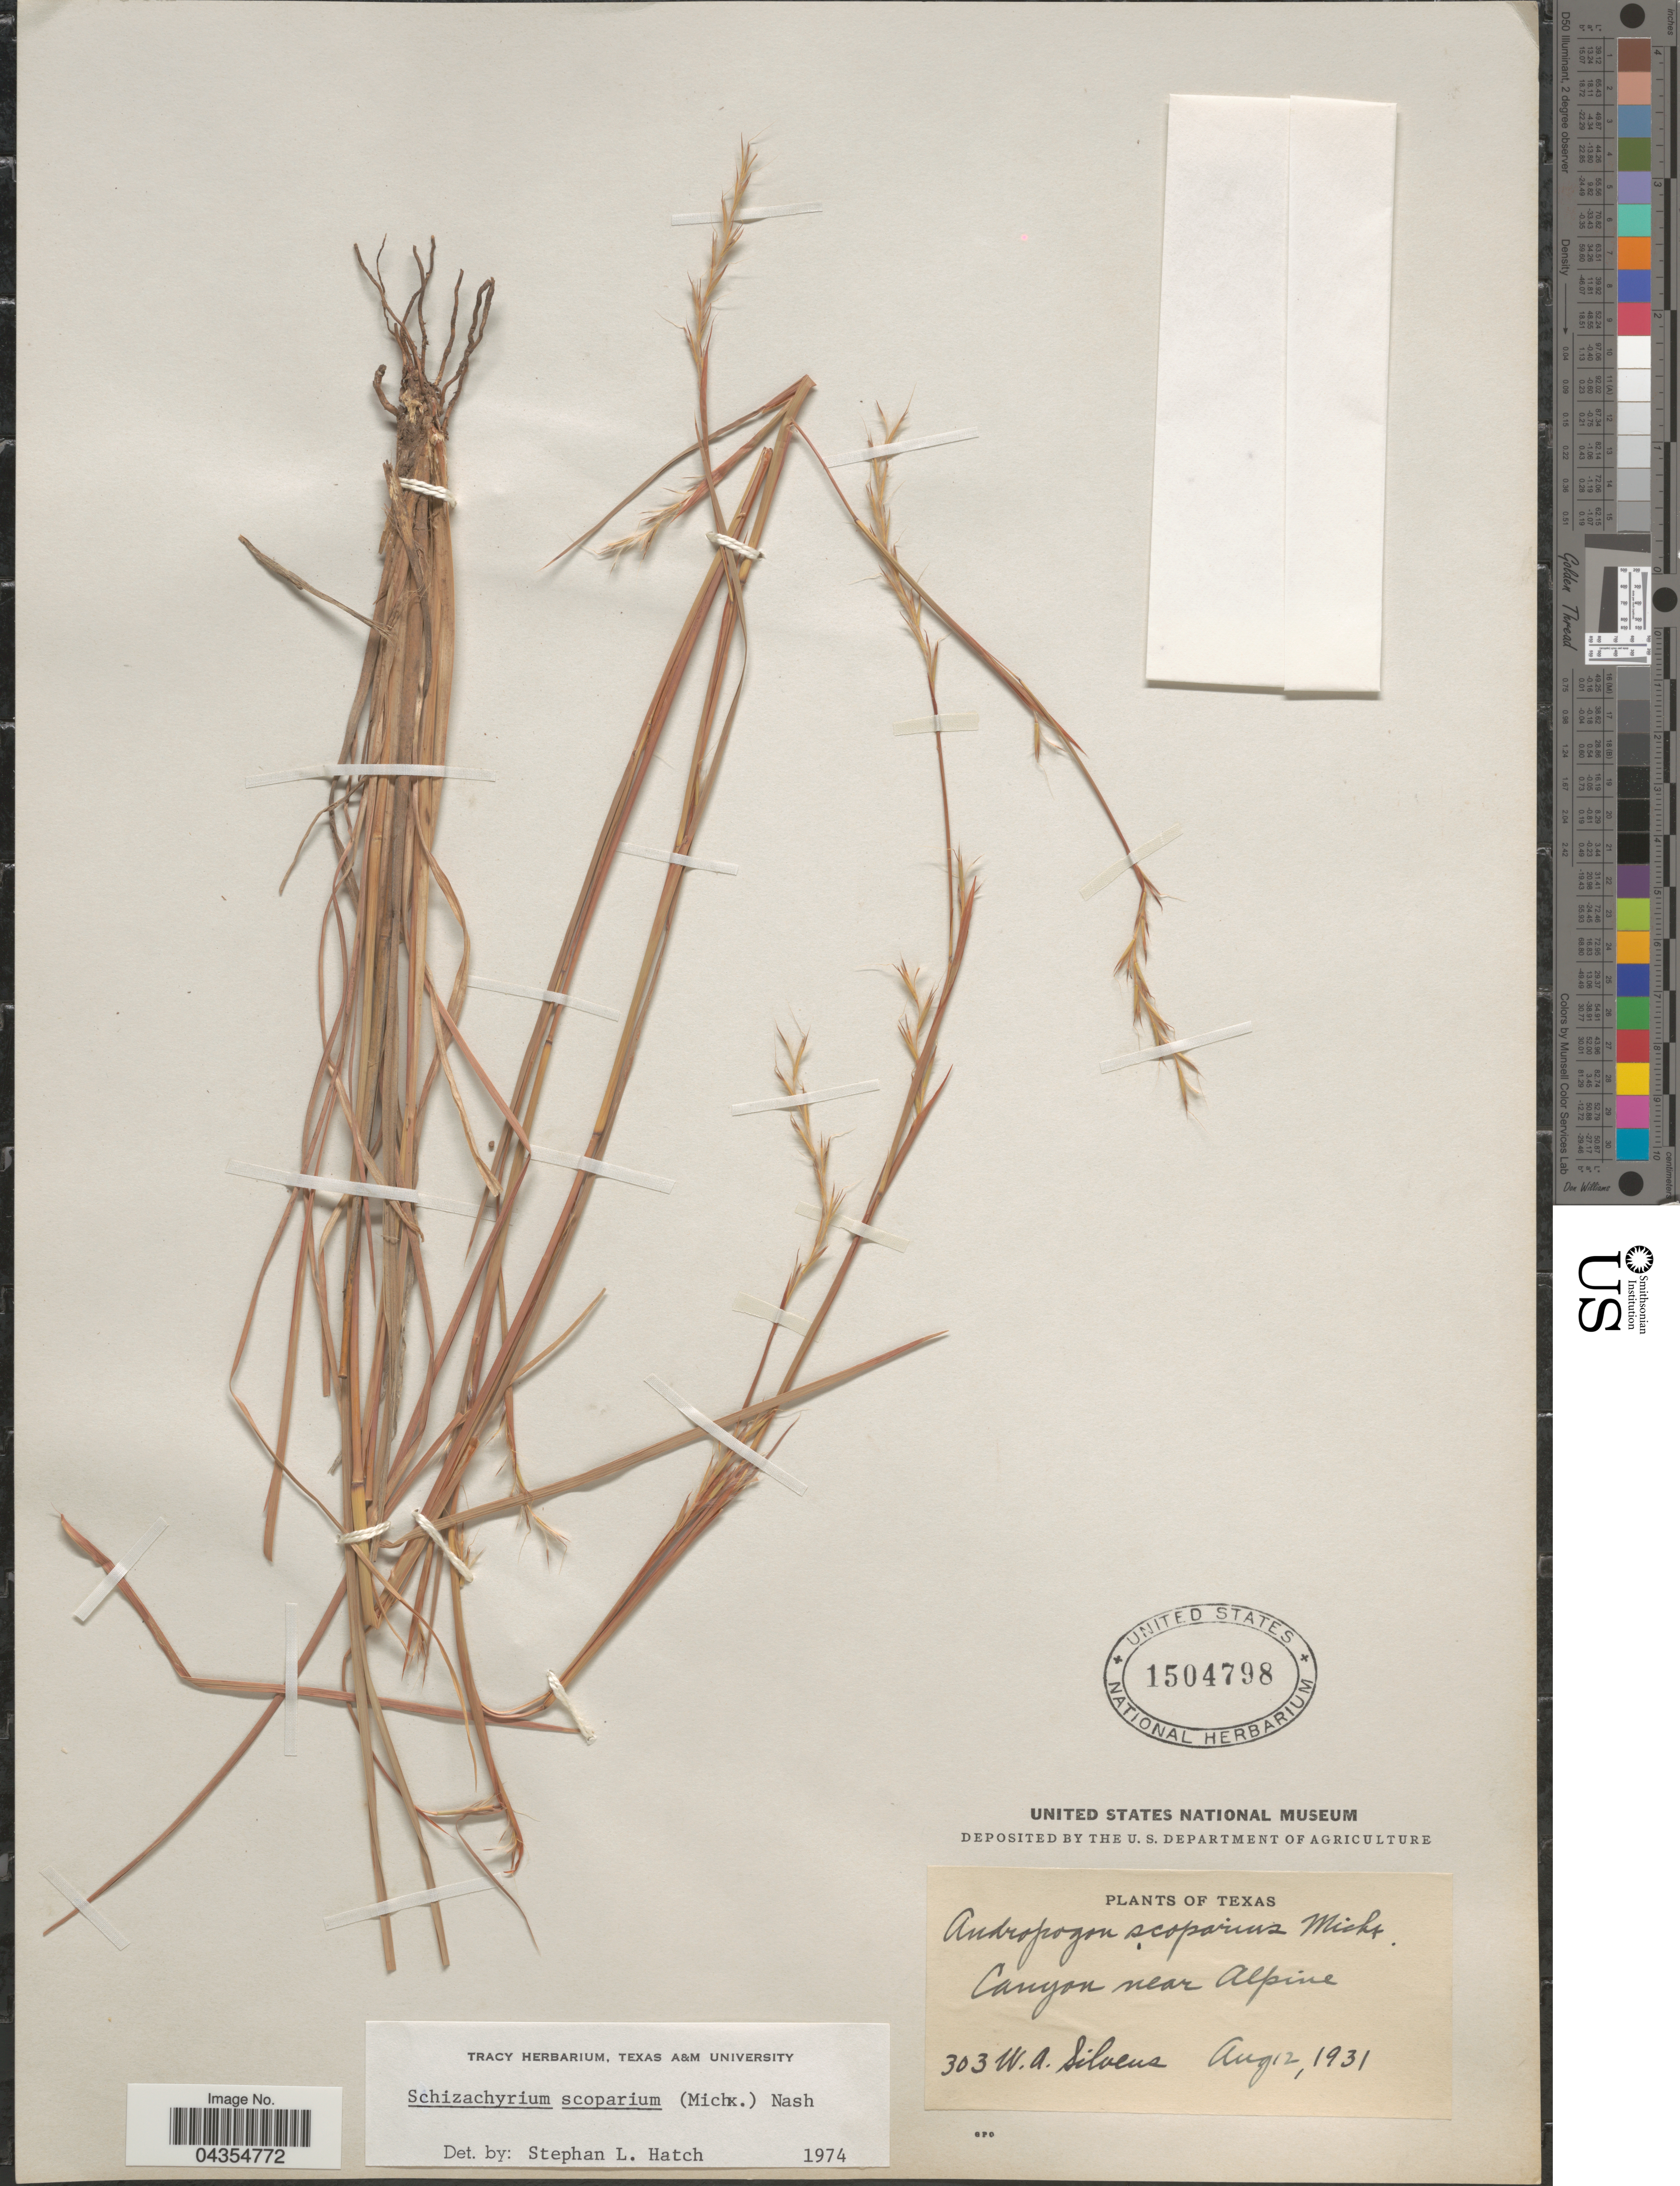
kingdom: Plantae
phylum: Tracheophyta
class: Liliopsida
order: Poales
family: Poaceae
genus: Schizachyrium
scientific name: Schizachyrium sanguineum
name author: (Retz.) Alston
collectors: W. Silveus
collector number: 303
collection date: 1931-08-12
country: United States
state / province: Texas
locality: Canyon near Alpine.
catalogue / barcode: US 1504798